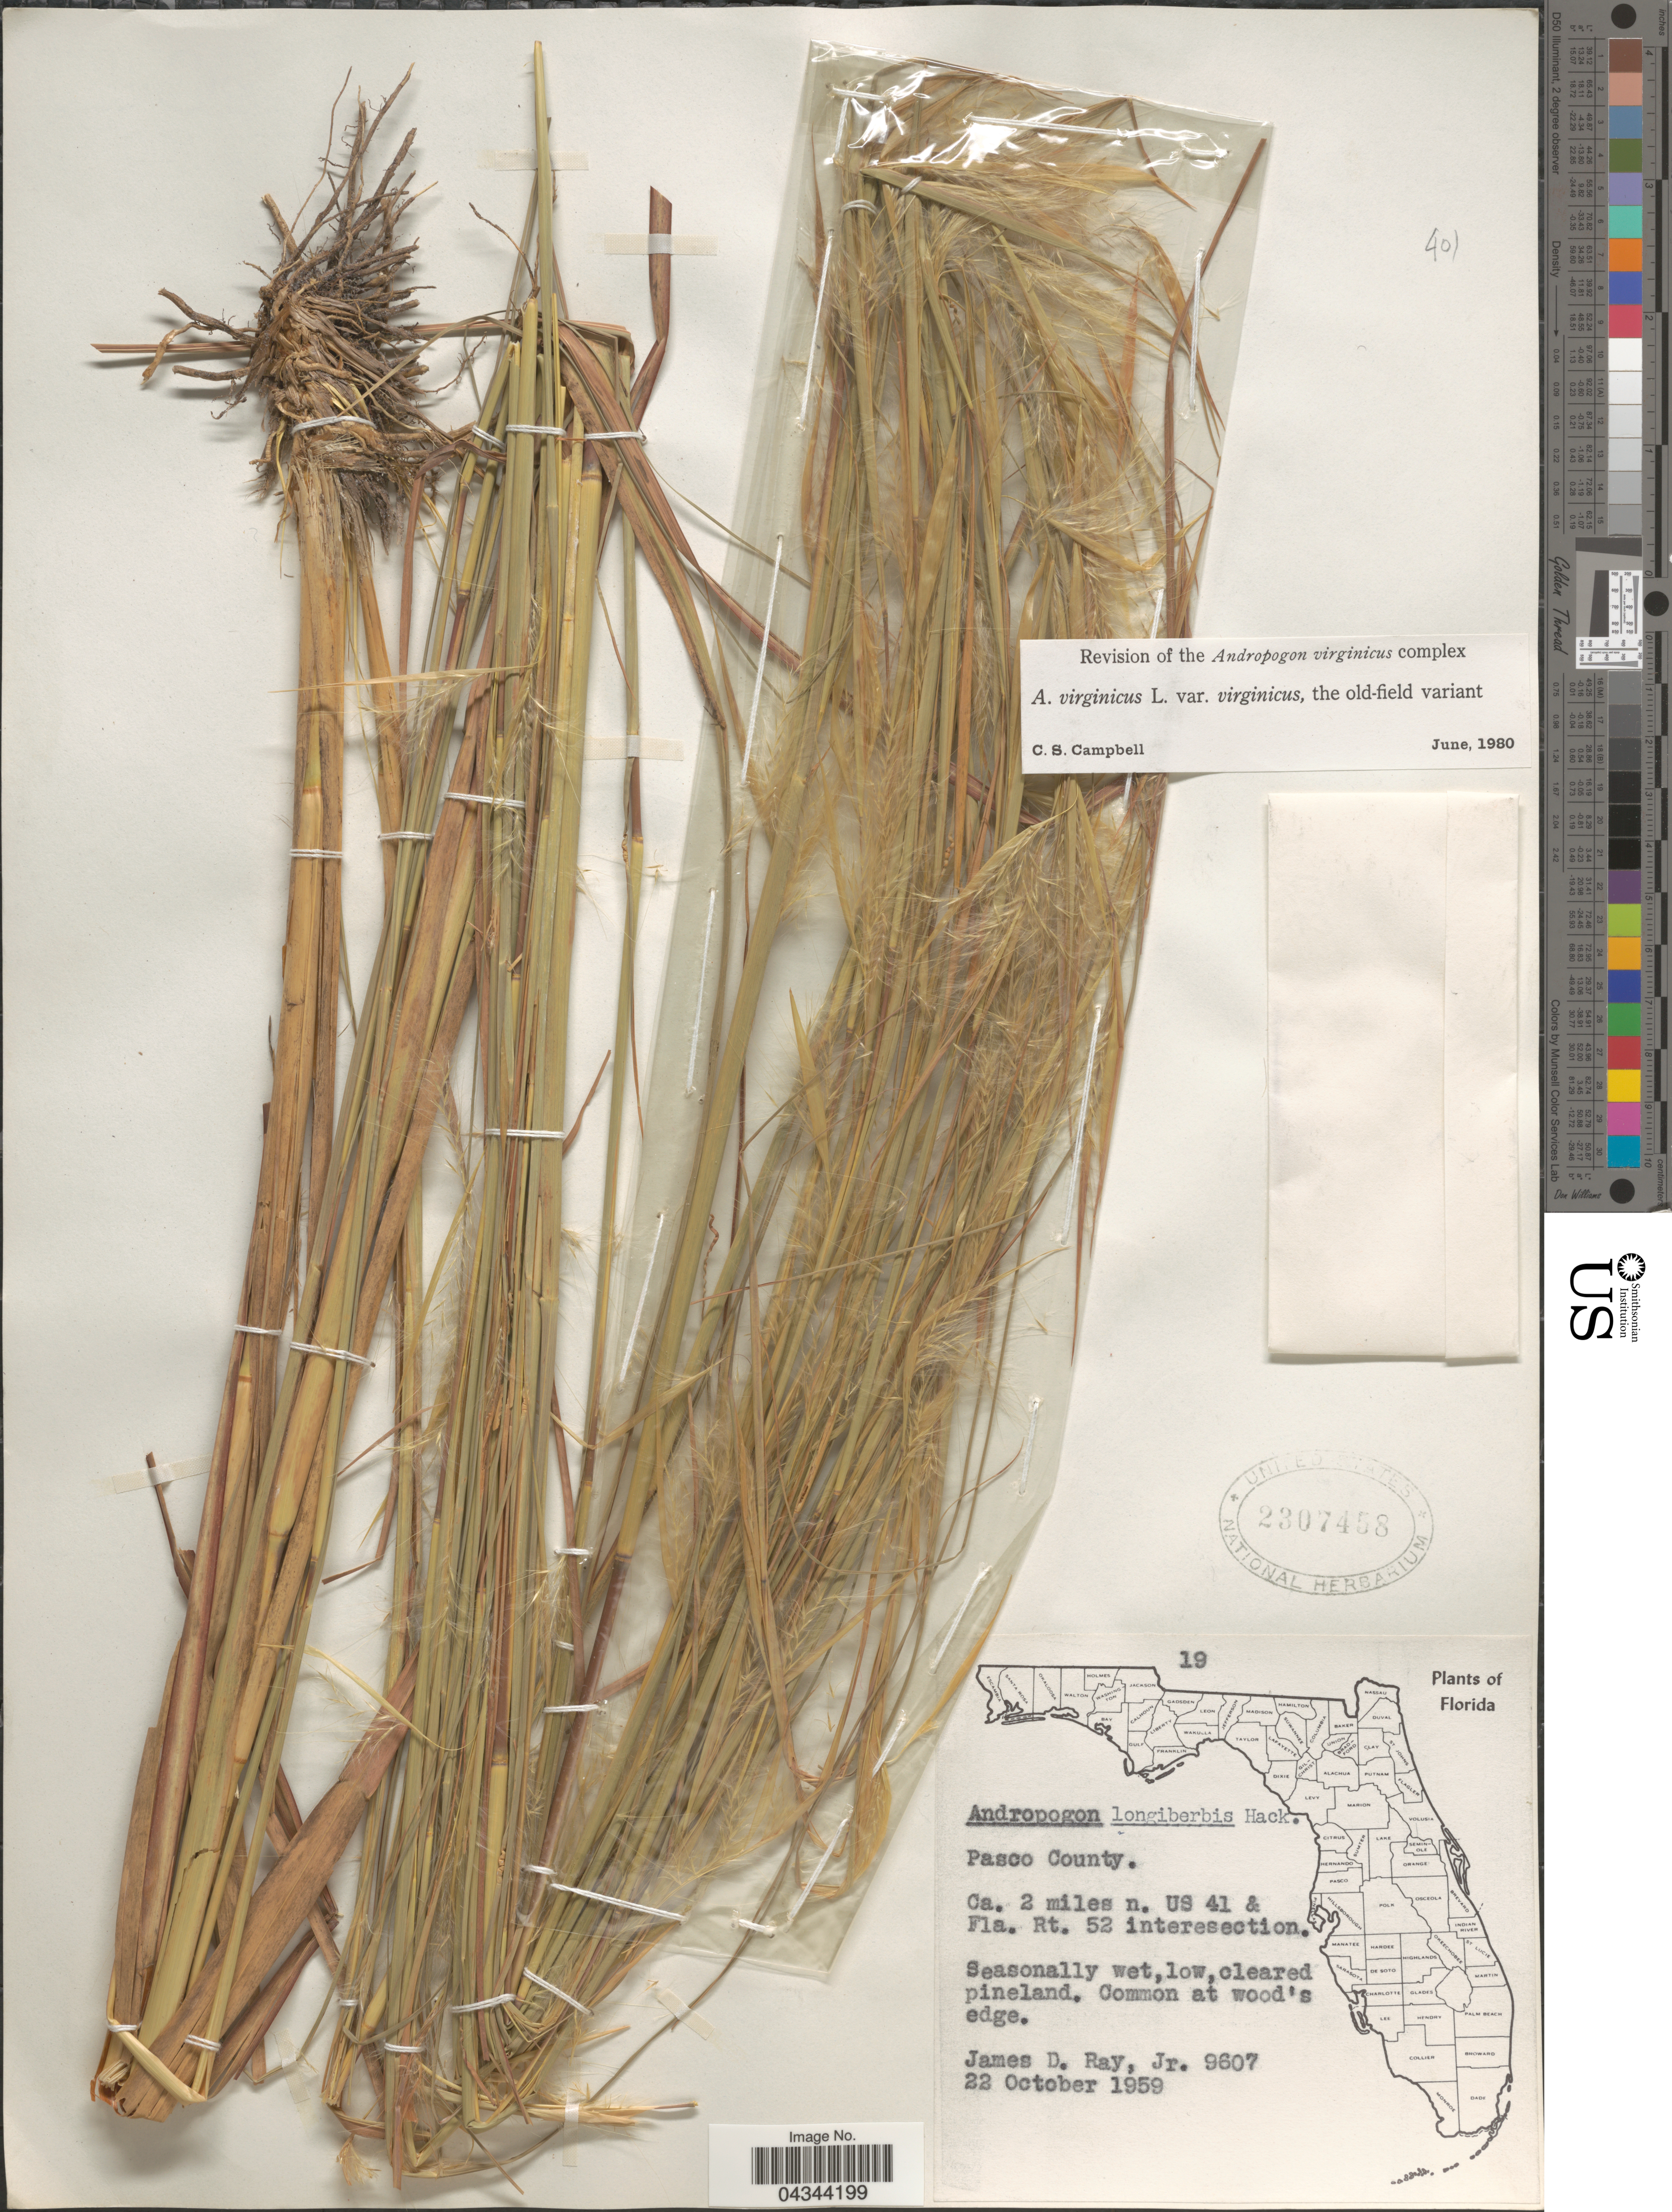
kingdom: Plantae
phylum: Tracheophyta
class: Liliopsida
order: Poales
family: Poaceae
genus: Andropogon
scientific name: Andropogon virginicus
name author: L.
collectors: J. D. Ray Jr.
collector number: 9607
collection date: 1959-10-22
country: United States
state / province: Florida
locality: Pasco County. Ca. 2 miles n. US 41 & Fla. Rt. 52 interesection.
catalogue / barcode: US 2307458